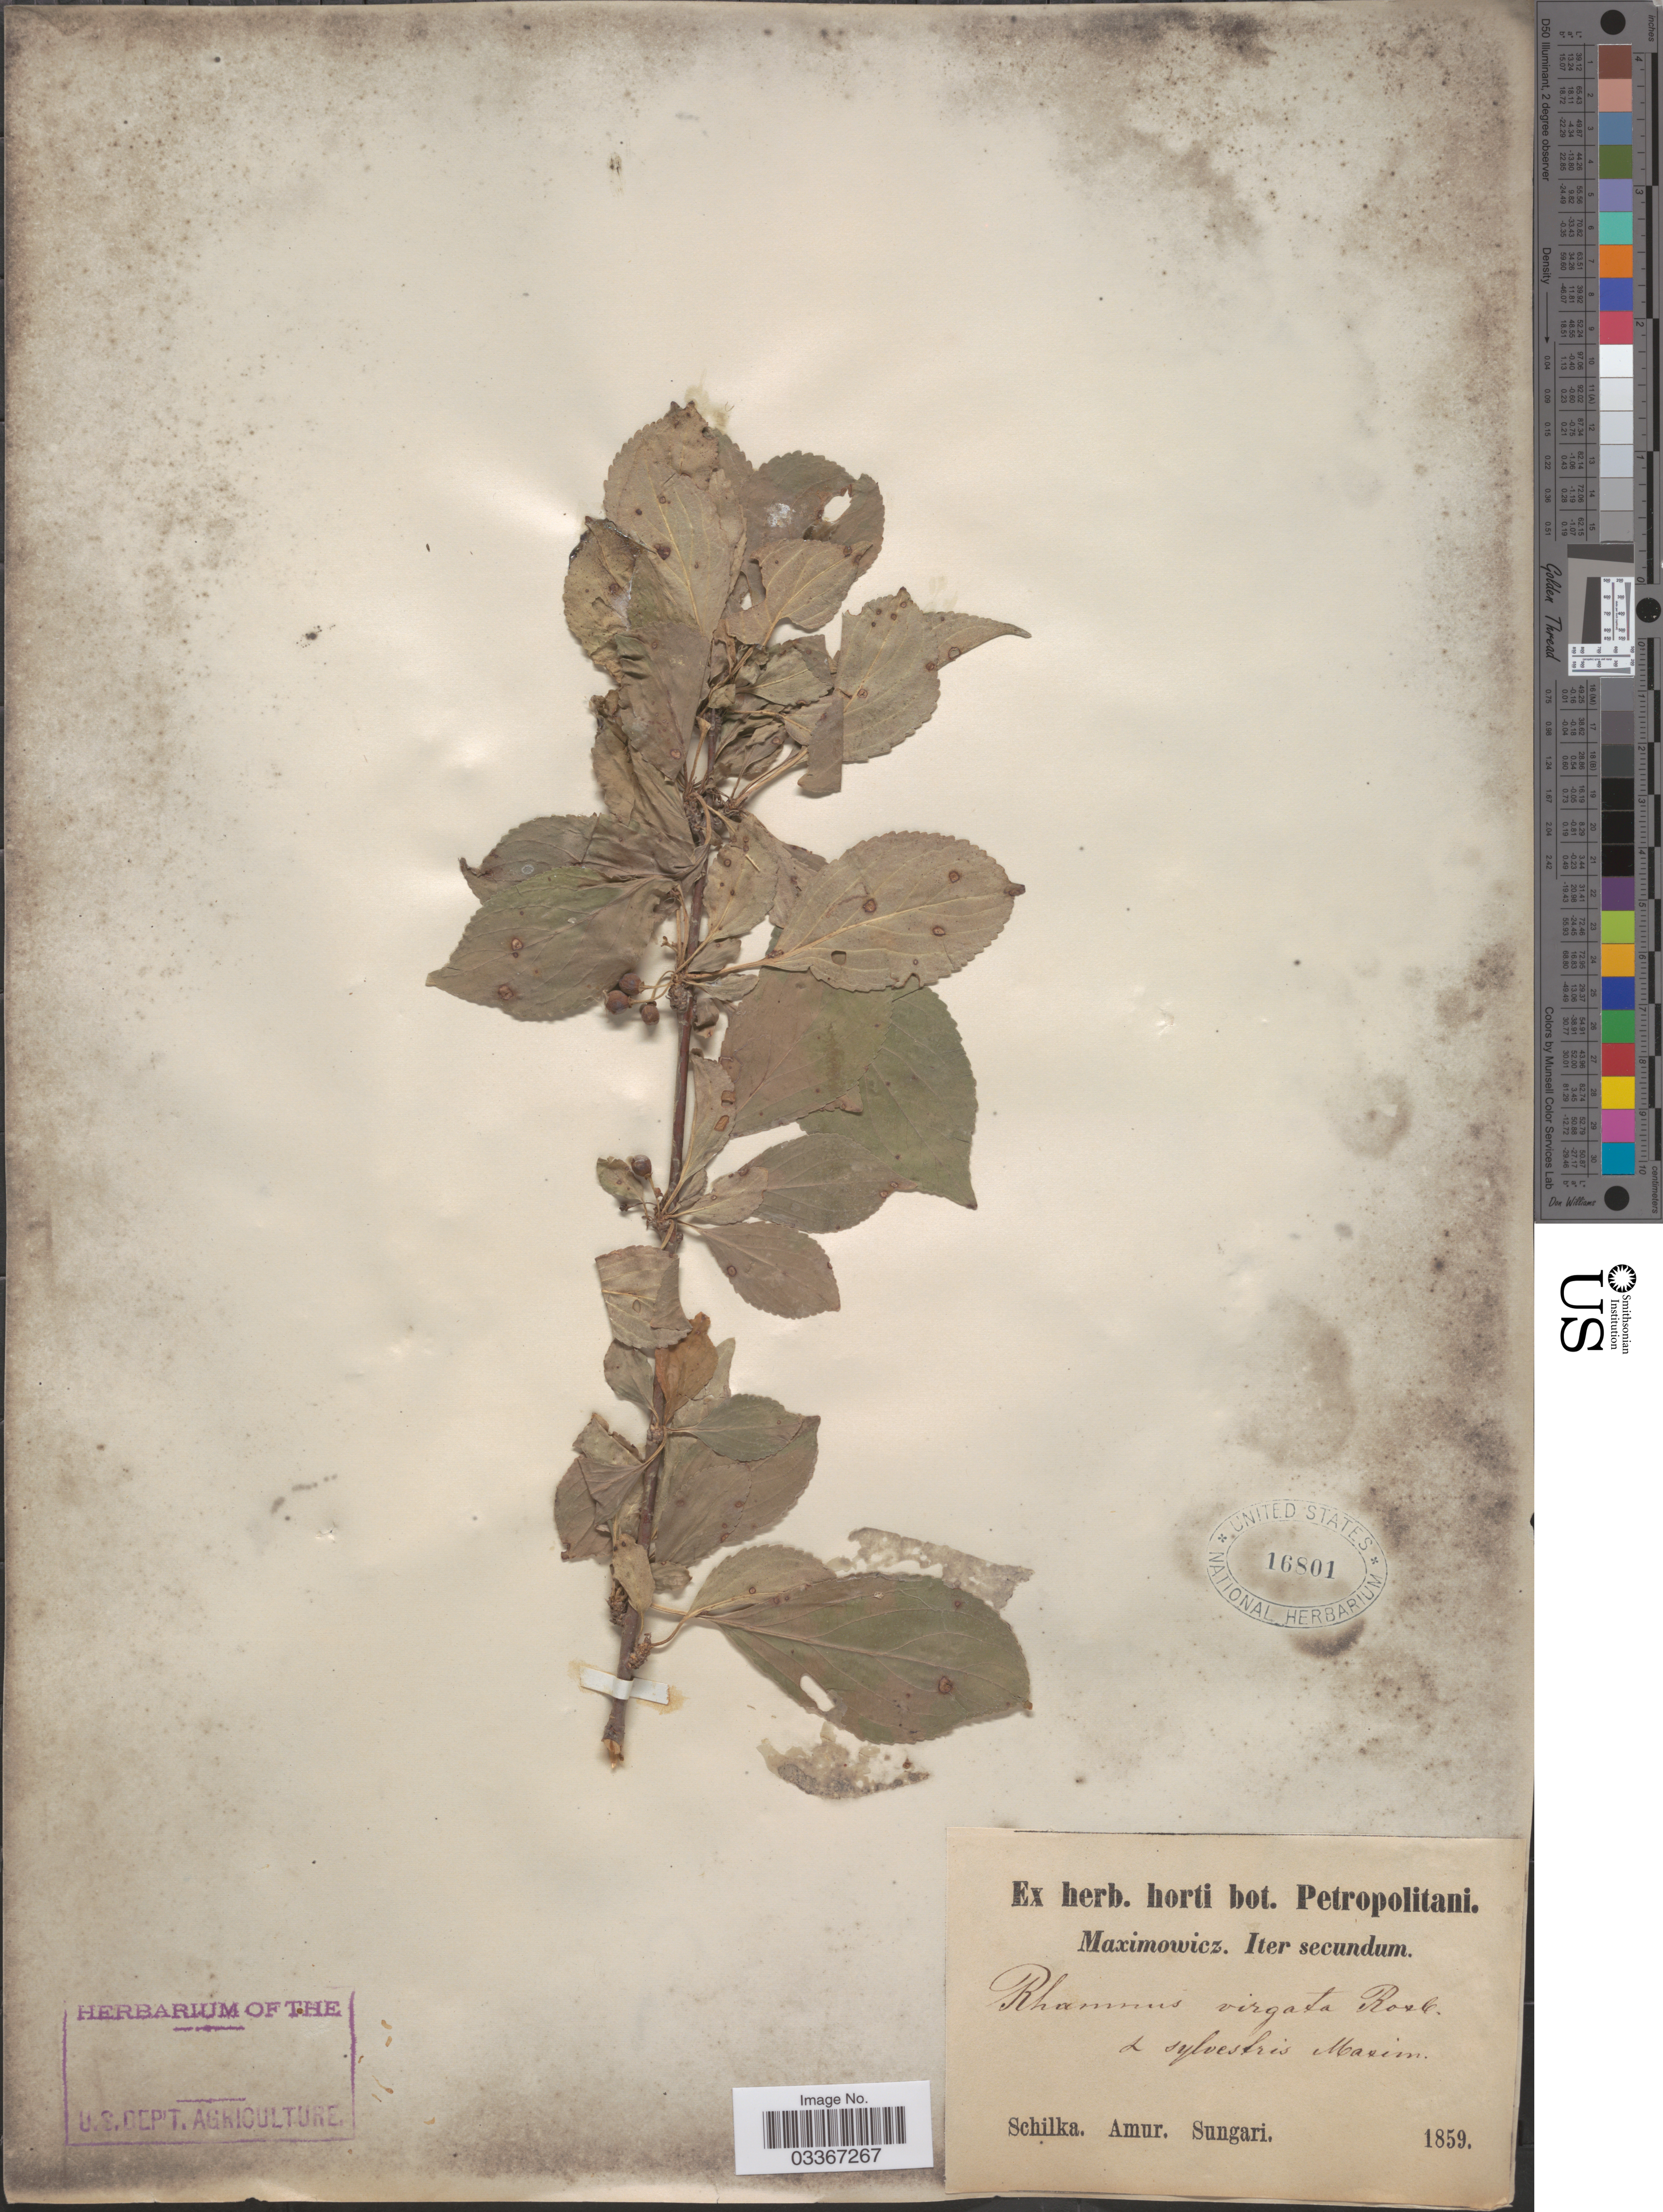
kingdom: Plantae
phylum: Tracheophyta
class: Magnoliopsida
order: Rosales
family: Rhamnaceae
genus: Rhamnus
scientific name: Rhamnus virgata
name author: Roxb.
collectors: -. Maximowicz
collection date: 1859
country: Russian Federation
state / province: Amur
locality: Schilka. Sungari.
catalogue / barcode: US 16801